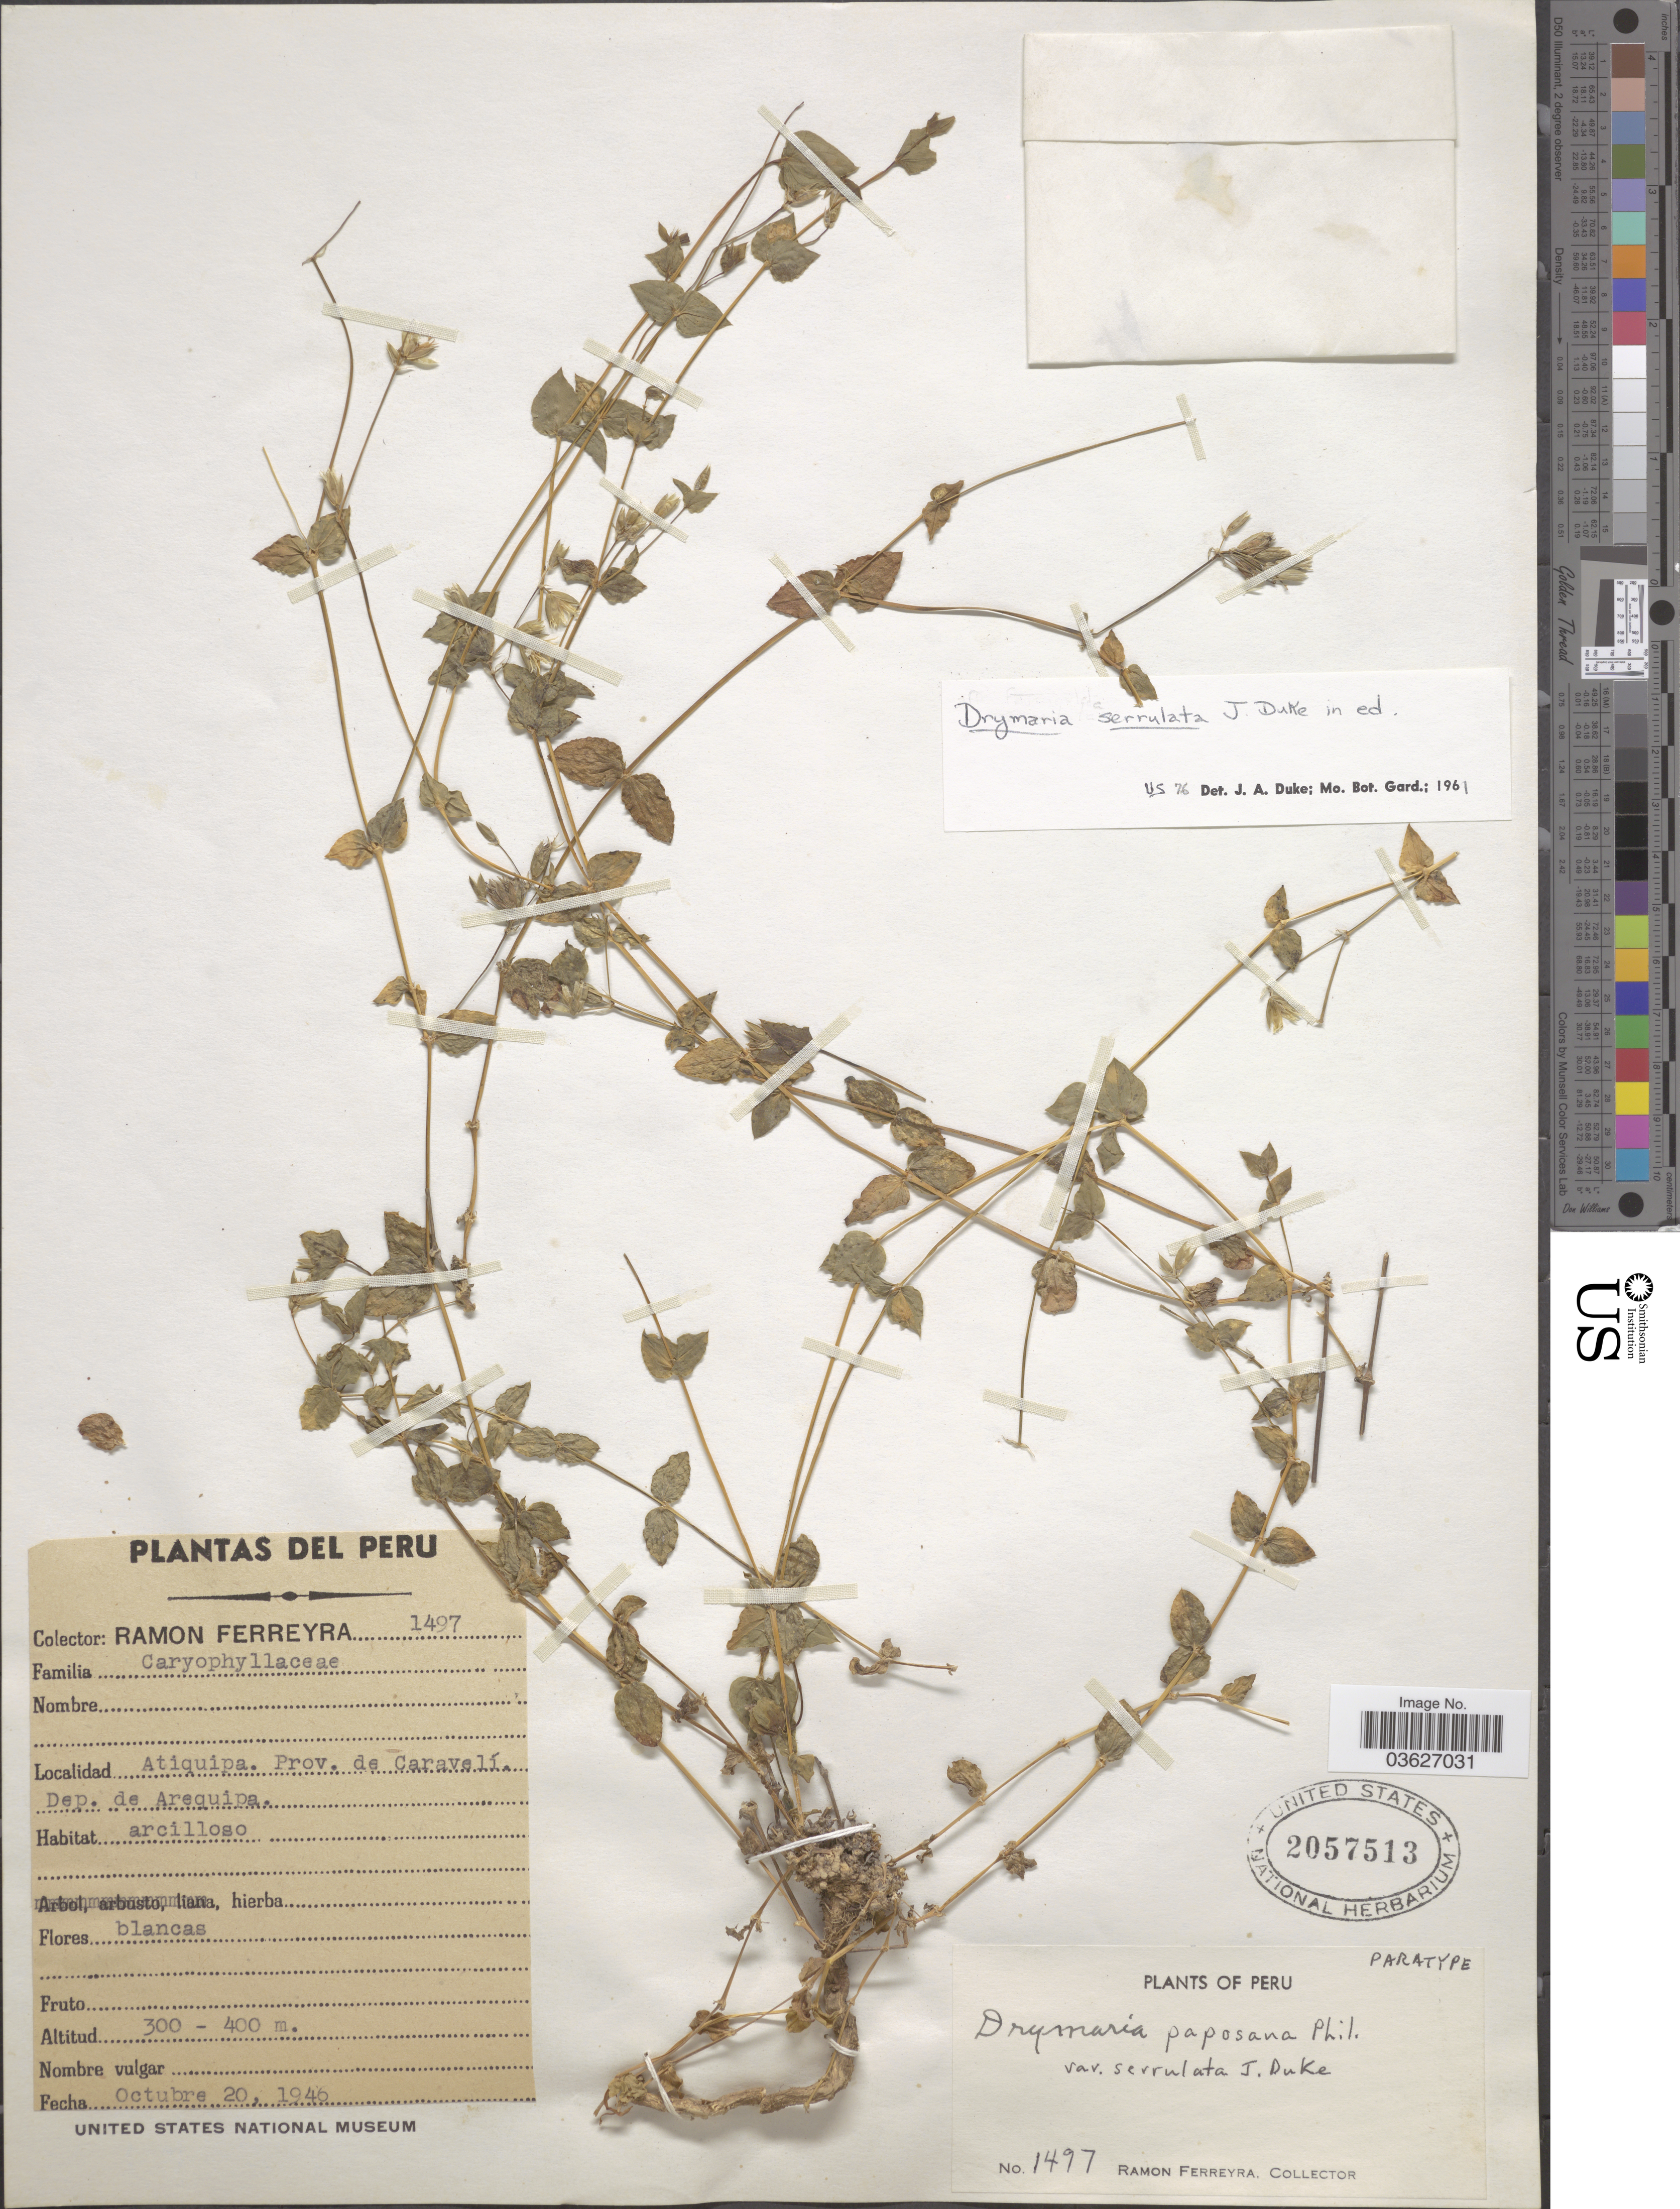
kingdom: Plantae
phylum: Tracheophyta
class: Magnoliopsida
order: Caryophyllales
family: Caryophyllaceae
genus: Drymaria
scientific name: Drymaria paposana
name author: Phil.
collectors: R. A. Ferreyra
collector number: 1497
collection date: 1946-10-20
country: Peru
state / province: Arequipa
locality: Atiquipa. Prov. de Caravelí. Dep. de Arequipa.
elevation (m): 300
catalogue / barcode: US 2057513